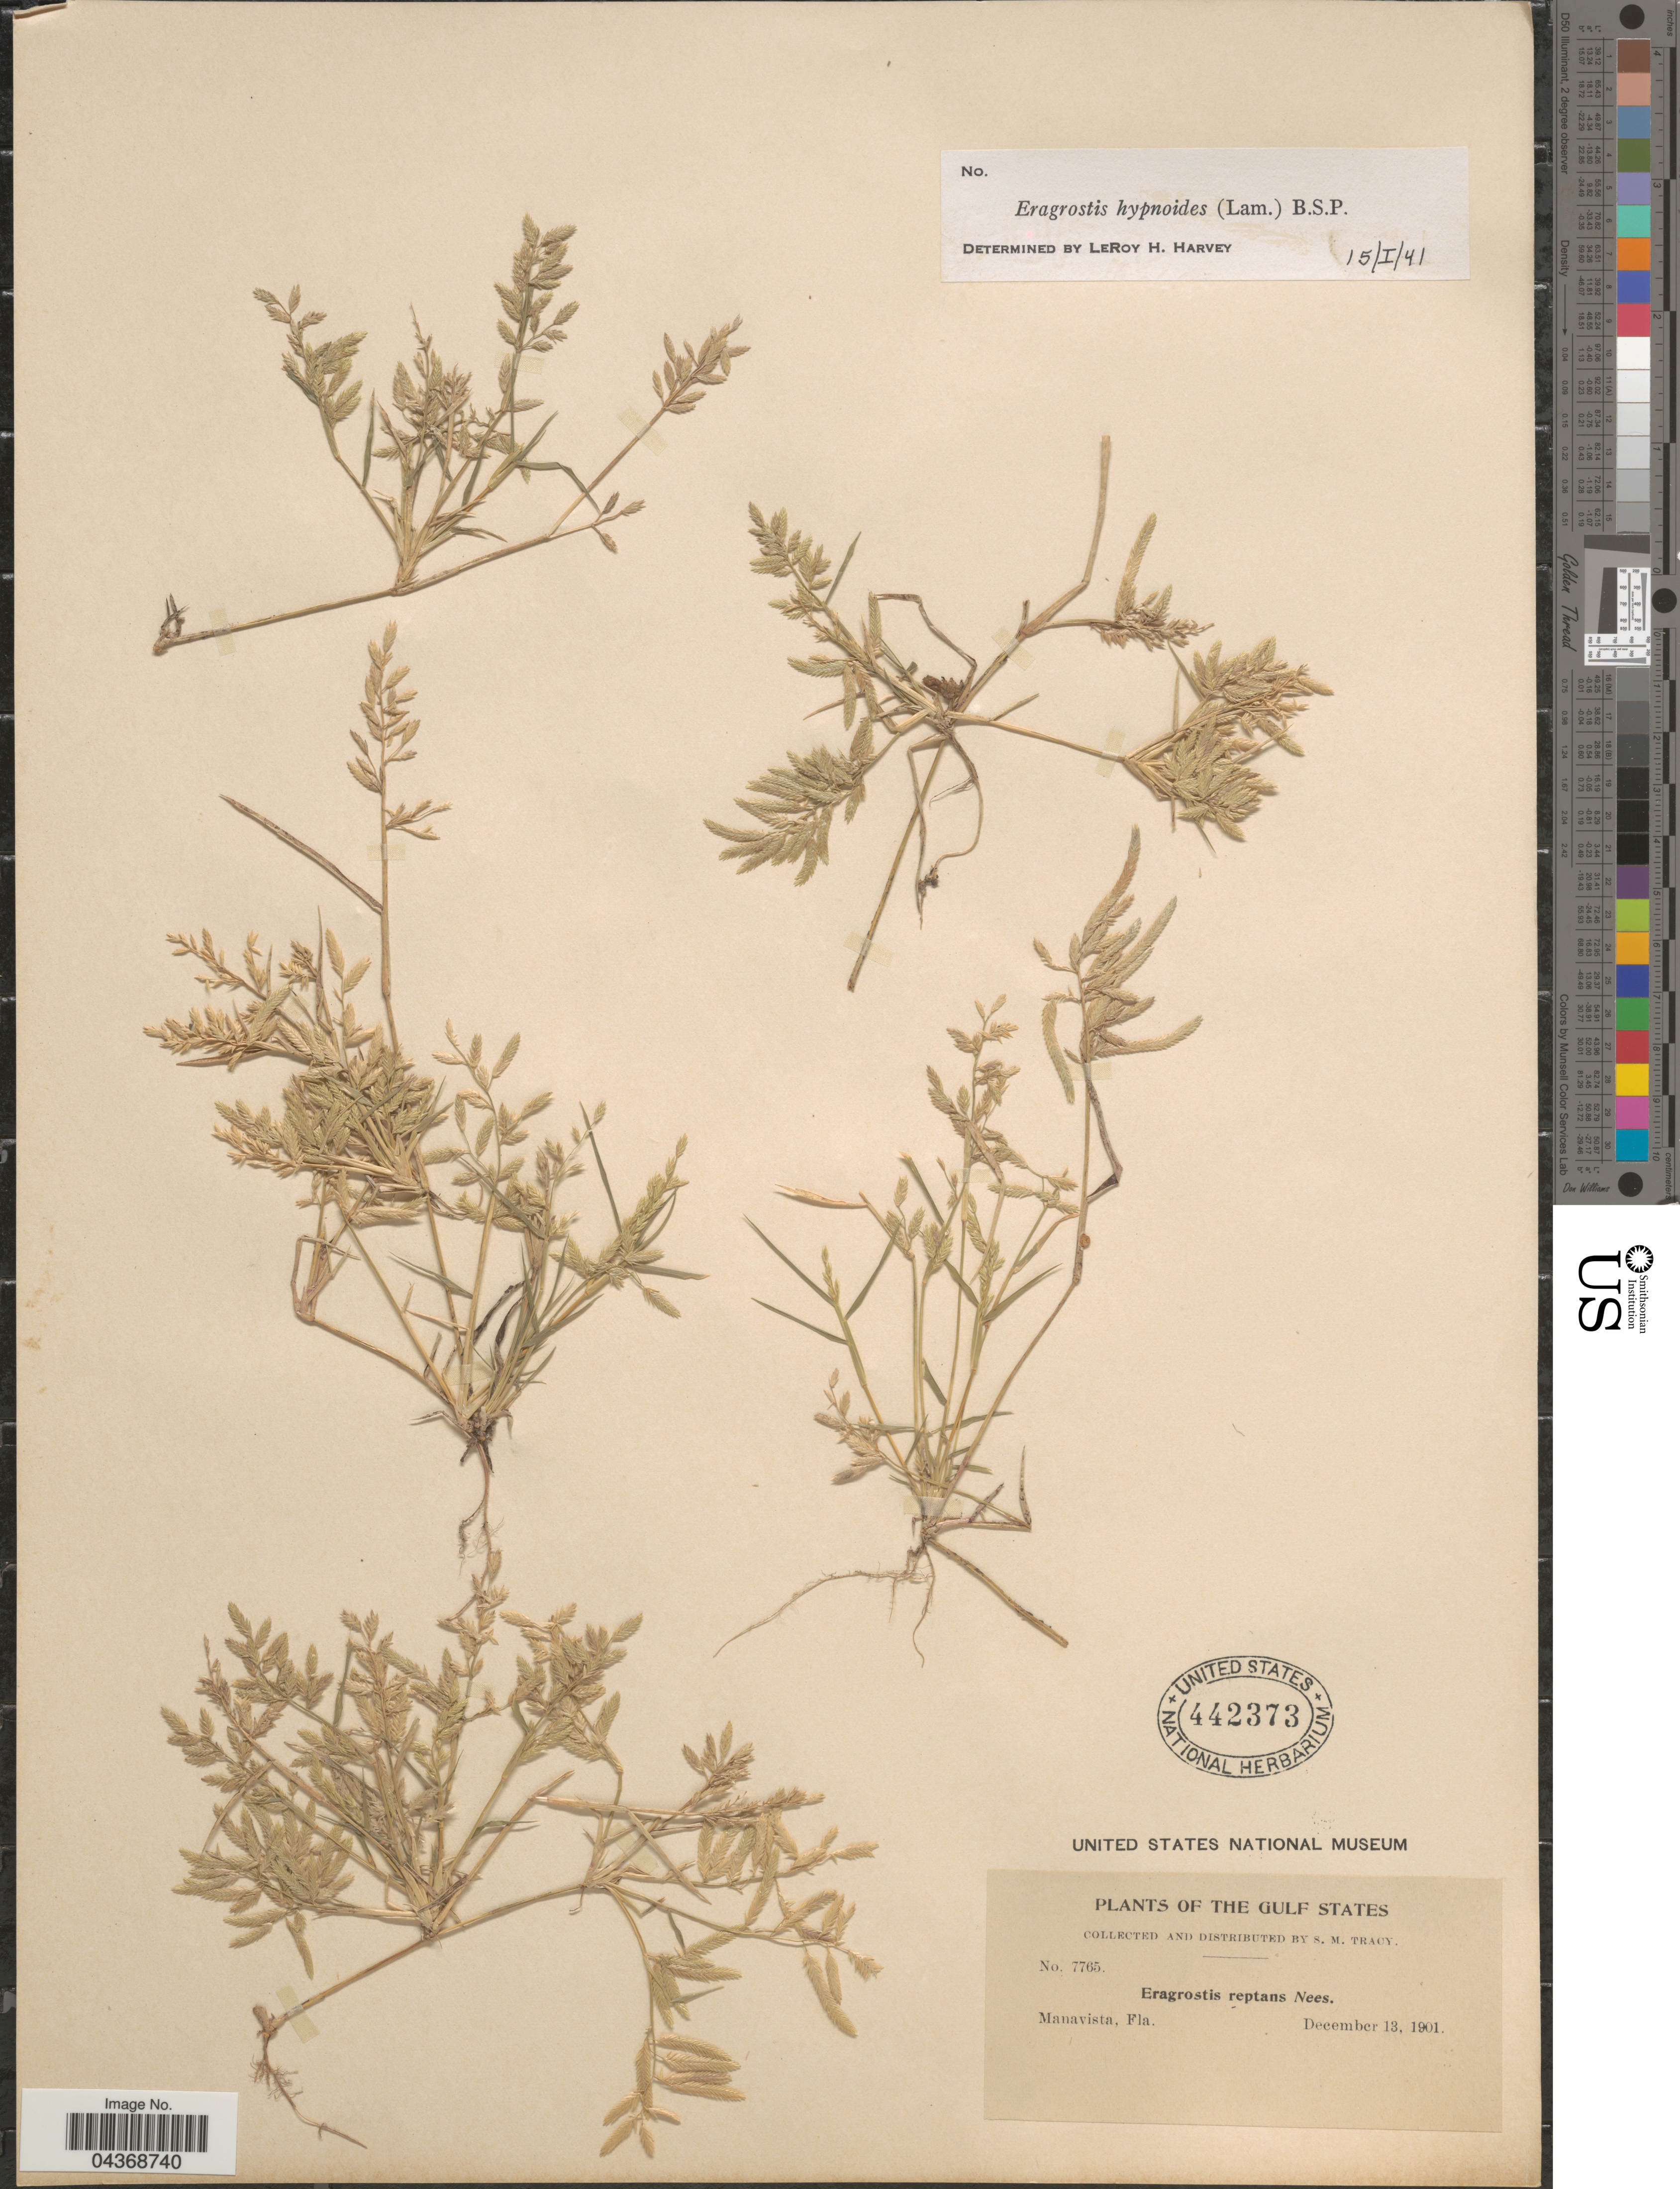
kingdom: Plantae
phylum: Tracheophyta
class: Liliopsida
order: Poales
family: Poaceae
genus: Eragrostis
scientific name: Eragrostis hypnoides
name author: (Lam.) Britton, Stearns & Poggenb.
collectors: S. M. Tracy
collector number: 7765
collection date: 1901-12-13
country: United States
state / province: Florida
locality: The Gulf States. Manavista.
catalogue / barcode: US 442373